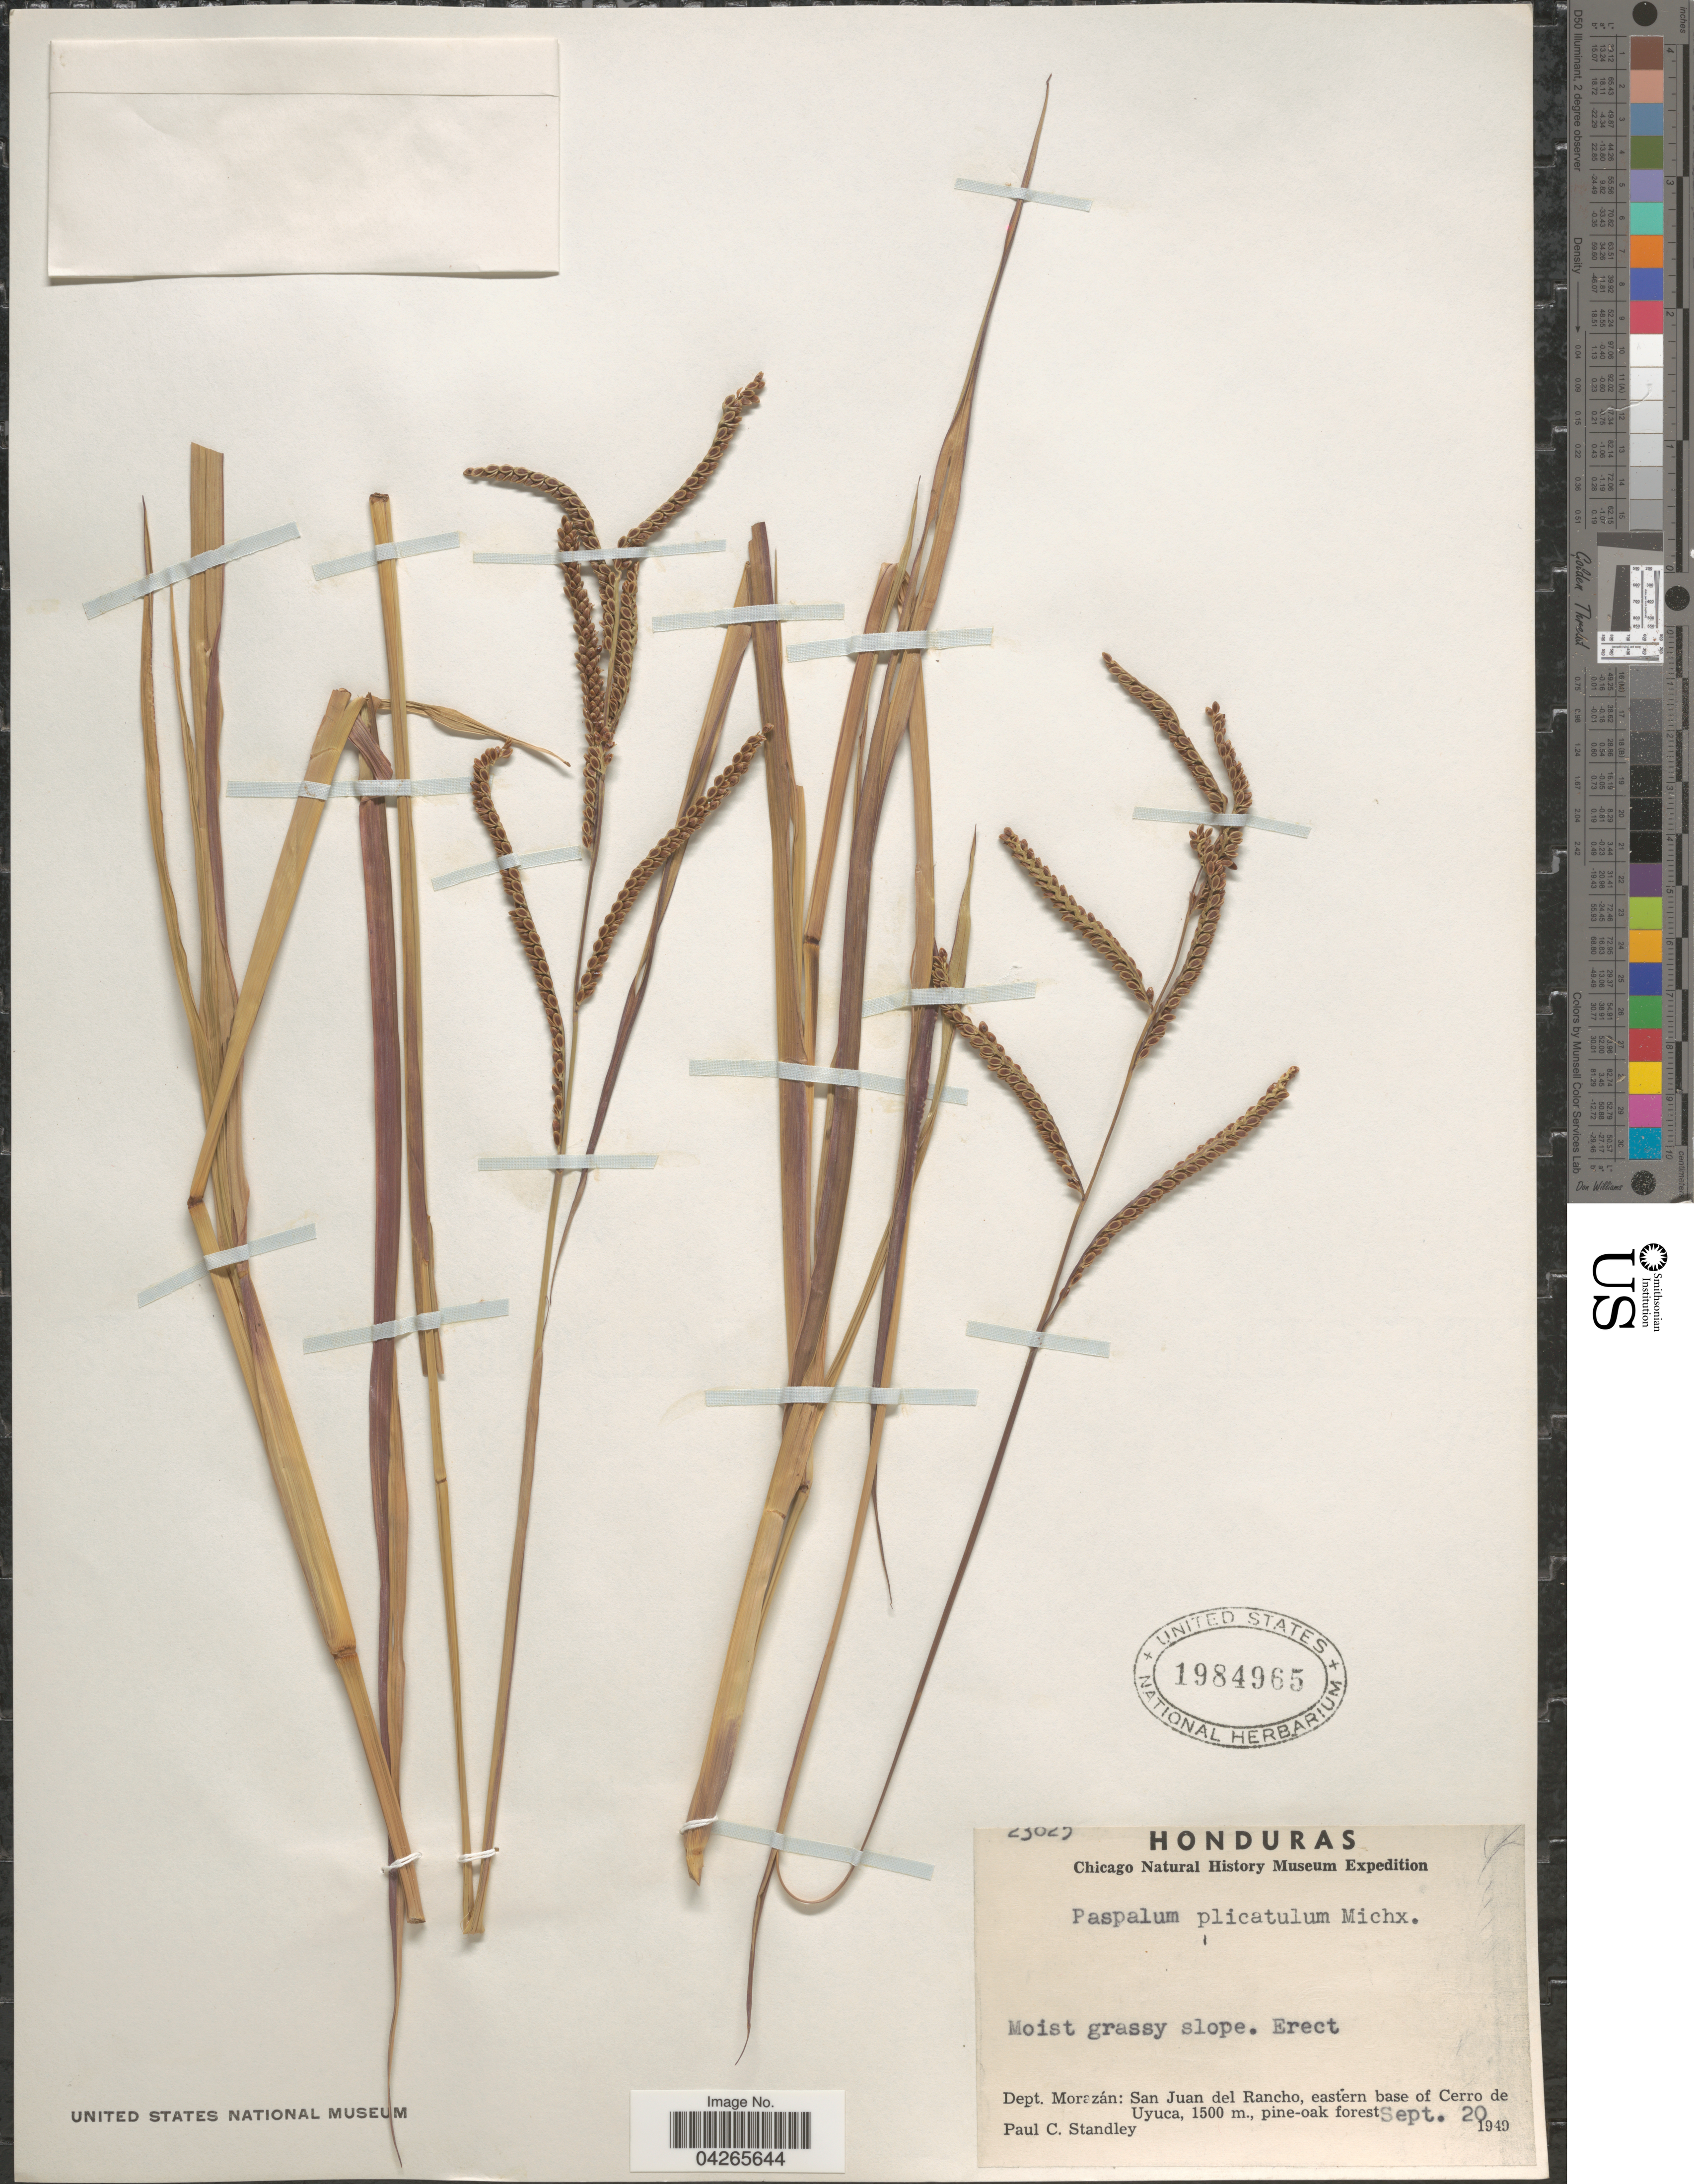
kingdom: Plantae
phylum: Tracheophyta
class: Liliopsida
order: Poales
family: Poaceae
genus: Paspalum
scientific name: Paspalum plicatulum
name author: Michx.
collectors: P. C. Standley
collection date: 1949-09-20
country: Honduras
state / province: Fco. Morazán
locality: Chicago Natural History Museum Expedition. Moist grassy slope. Dept. Morazán: San Juan del Rancho, eastern base of Cerro de Uyuca, pine-oak forest.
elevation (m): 1500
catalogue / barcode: US 1984965